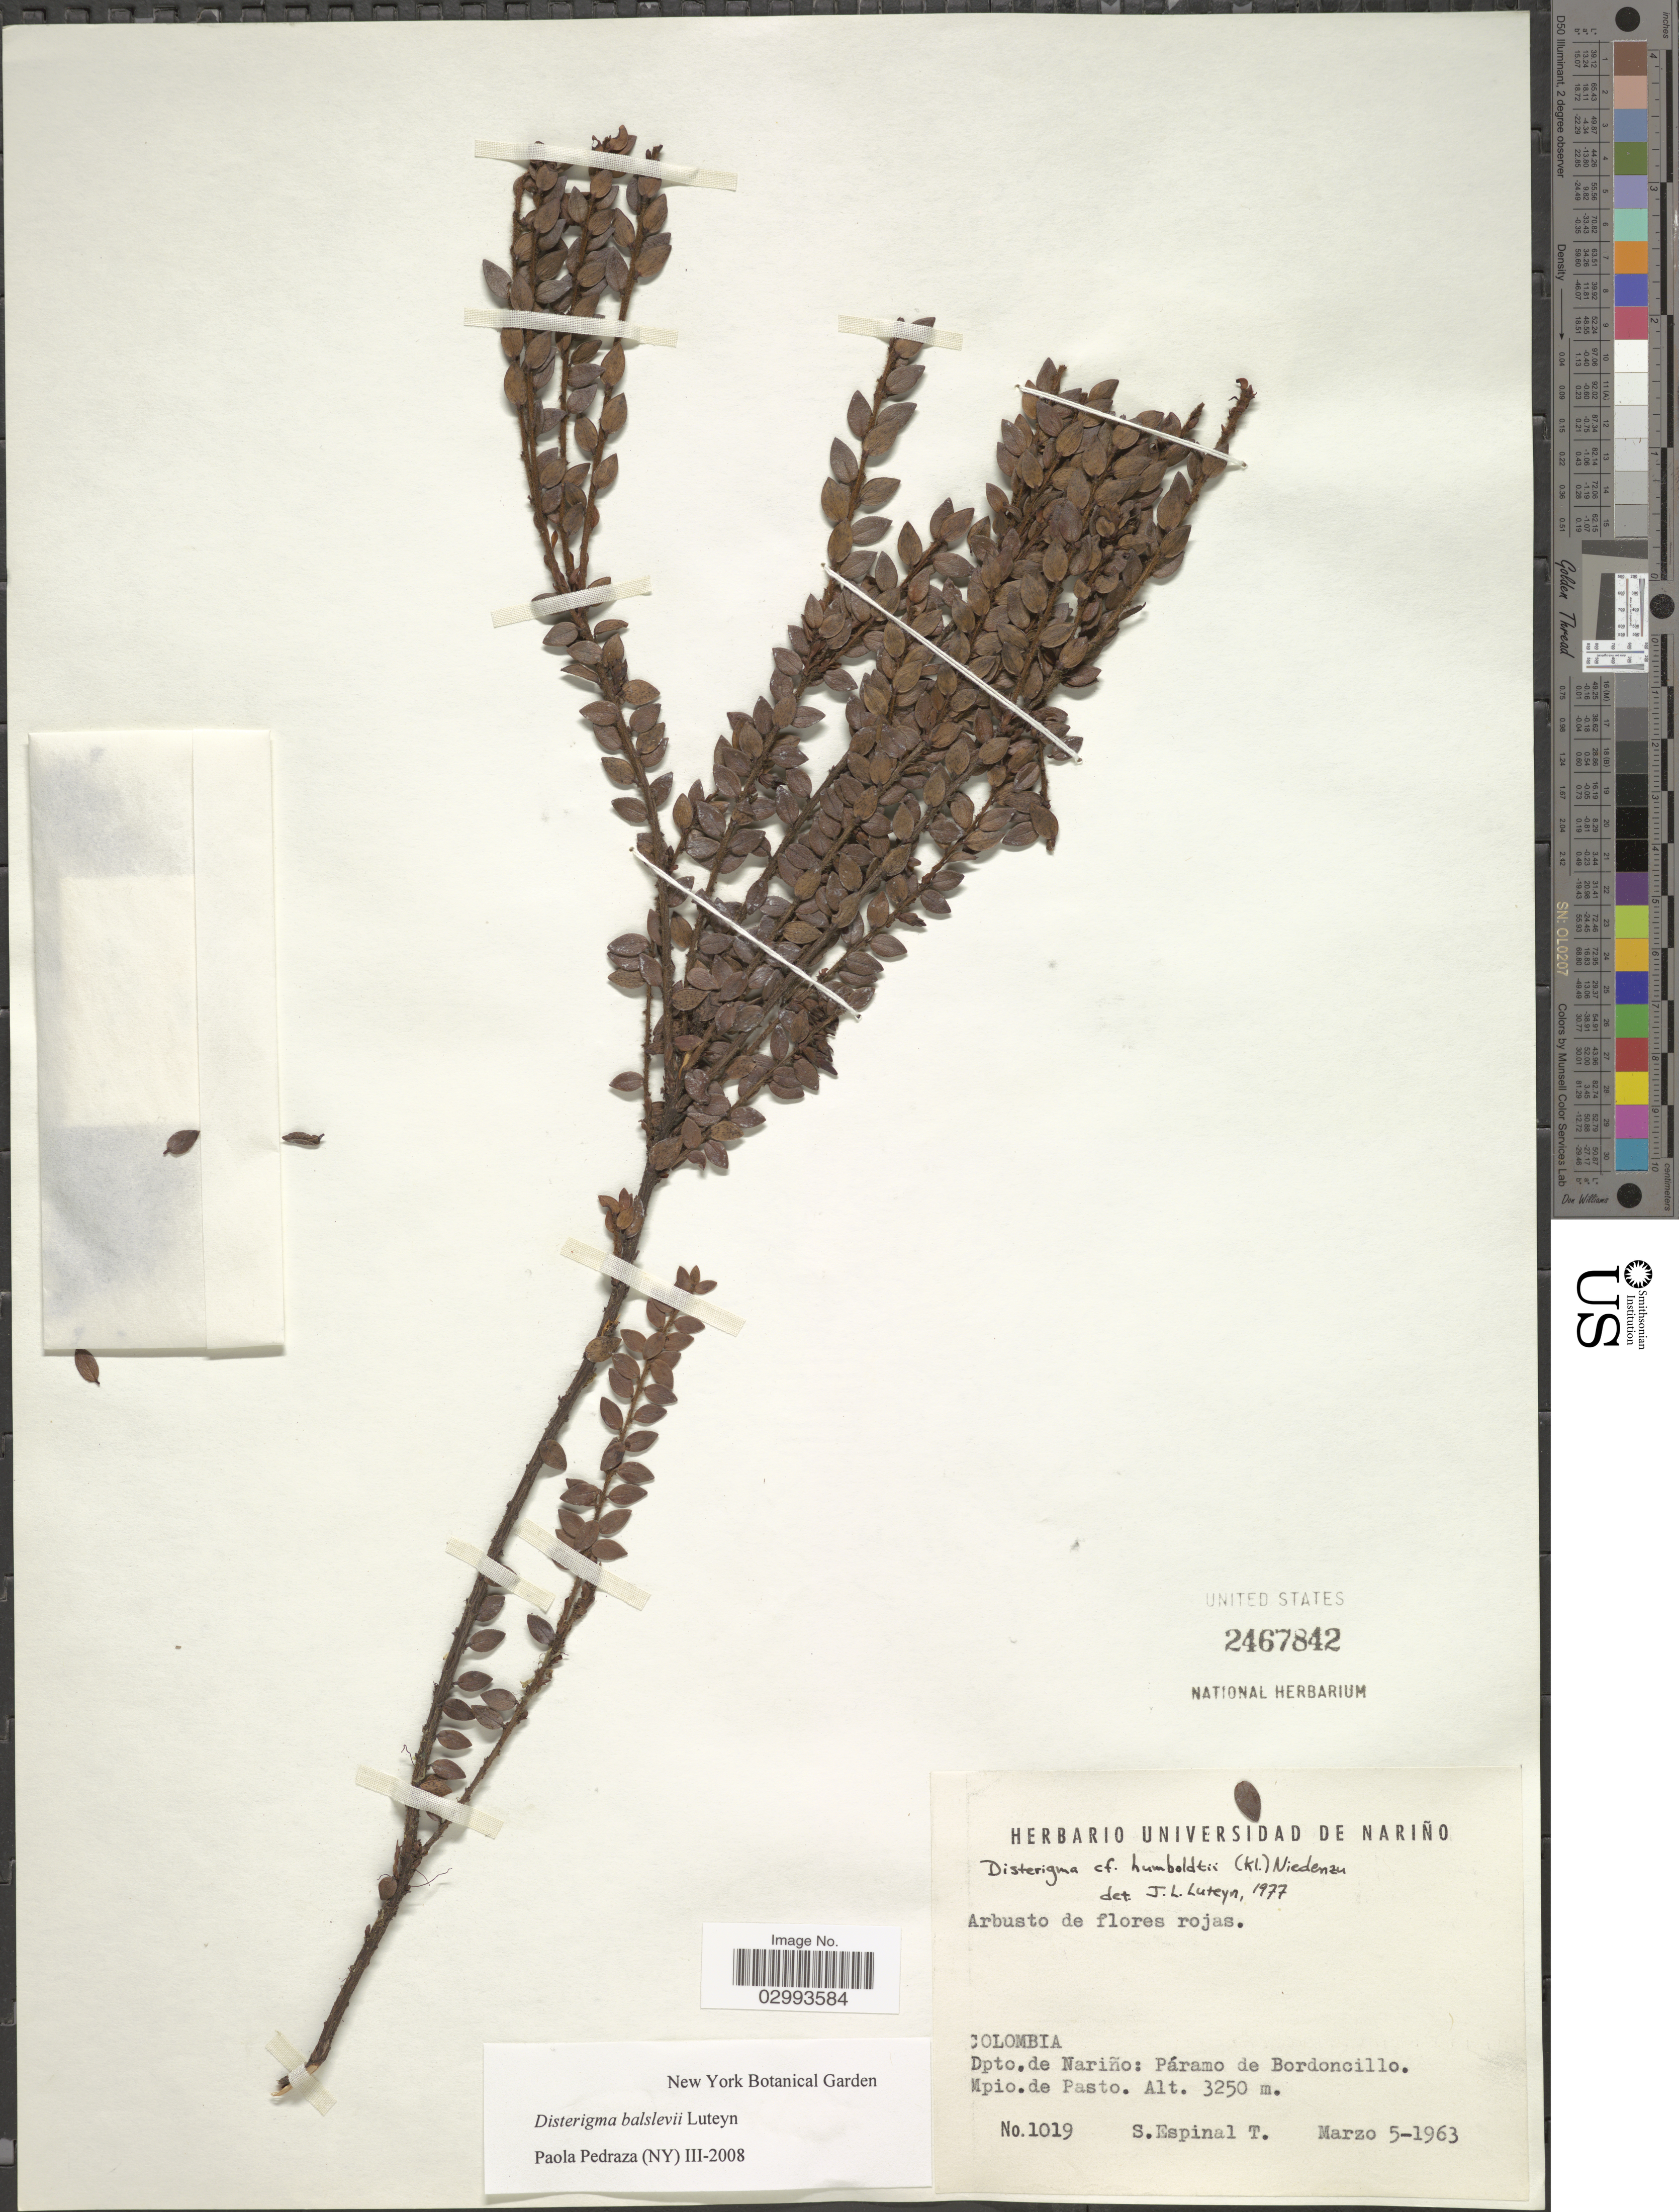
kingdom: Plantae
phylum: Tracheophyta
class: Magnoliopsida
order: Ericales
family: Ericaceae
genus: Disterigma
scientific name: Disterigma balslevii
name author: Luteyn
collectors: T. S. Espinal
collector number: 1019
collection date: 1963-03-05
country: Colombia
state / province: Nariño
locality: Dpto. de Nariño: Páramo de Bordoncillo. Mpio. de Pasto.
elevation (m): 3250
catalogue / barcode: US 2467842